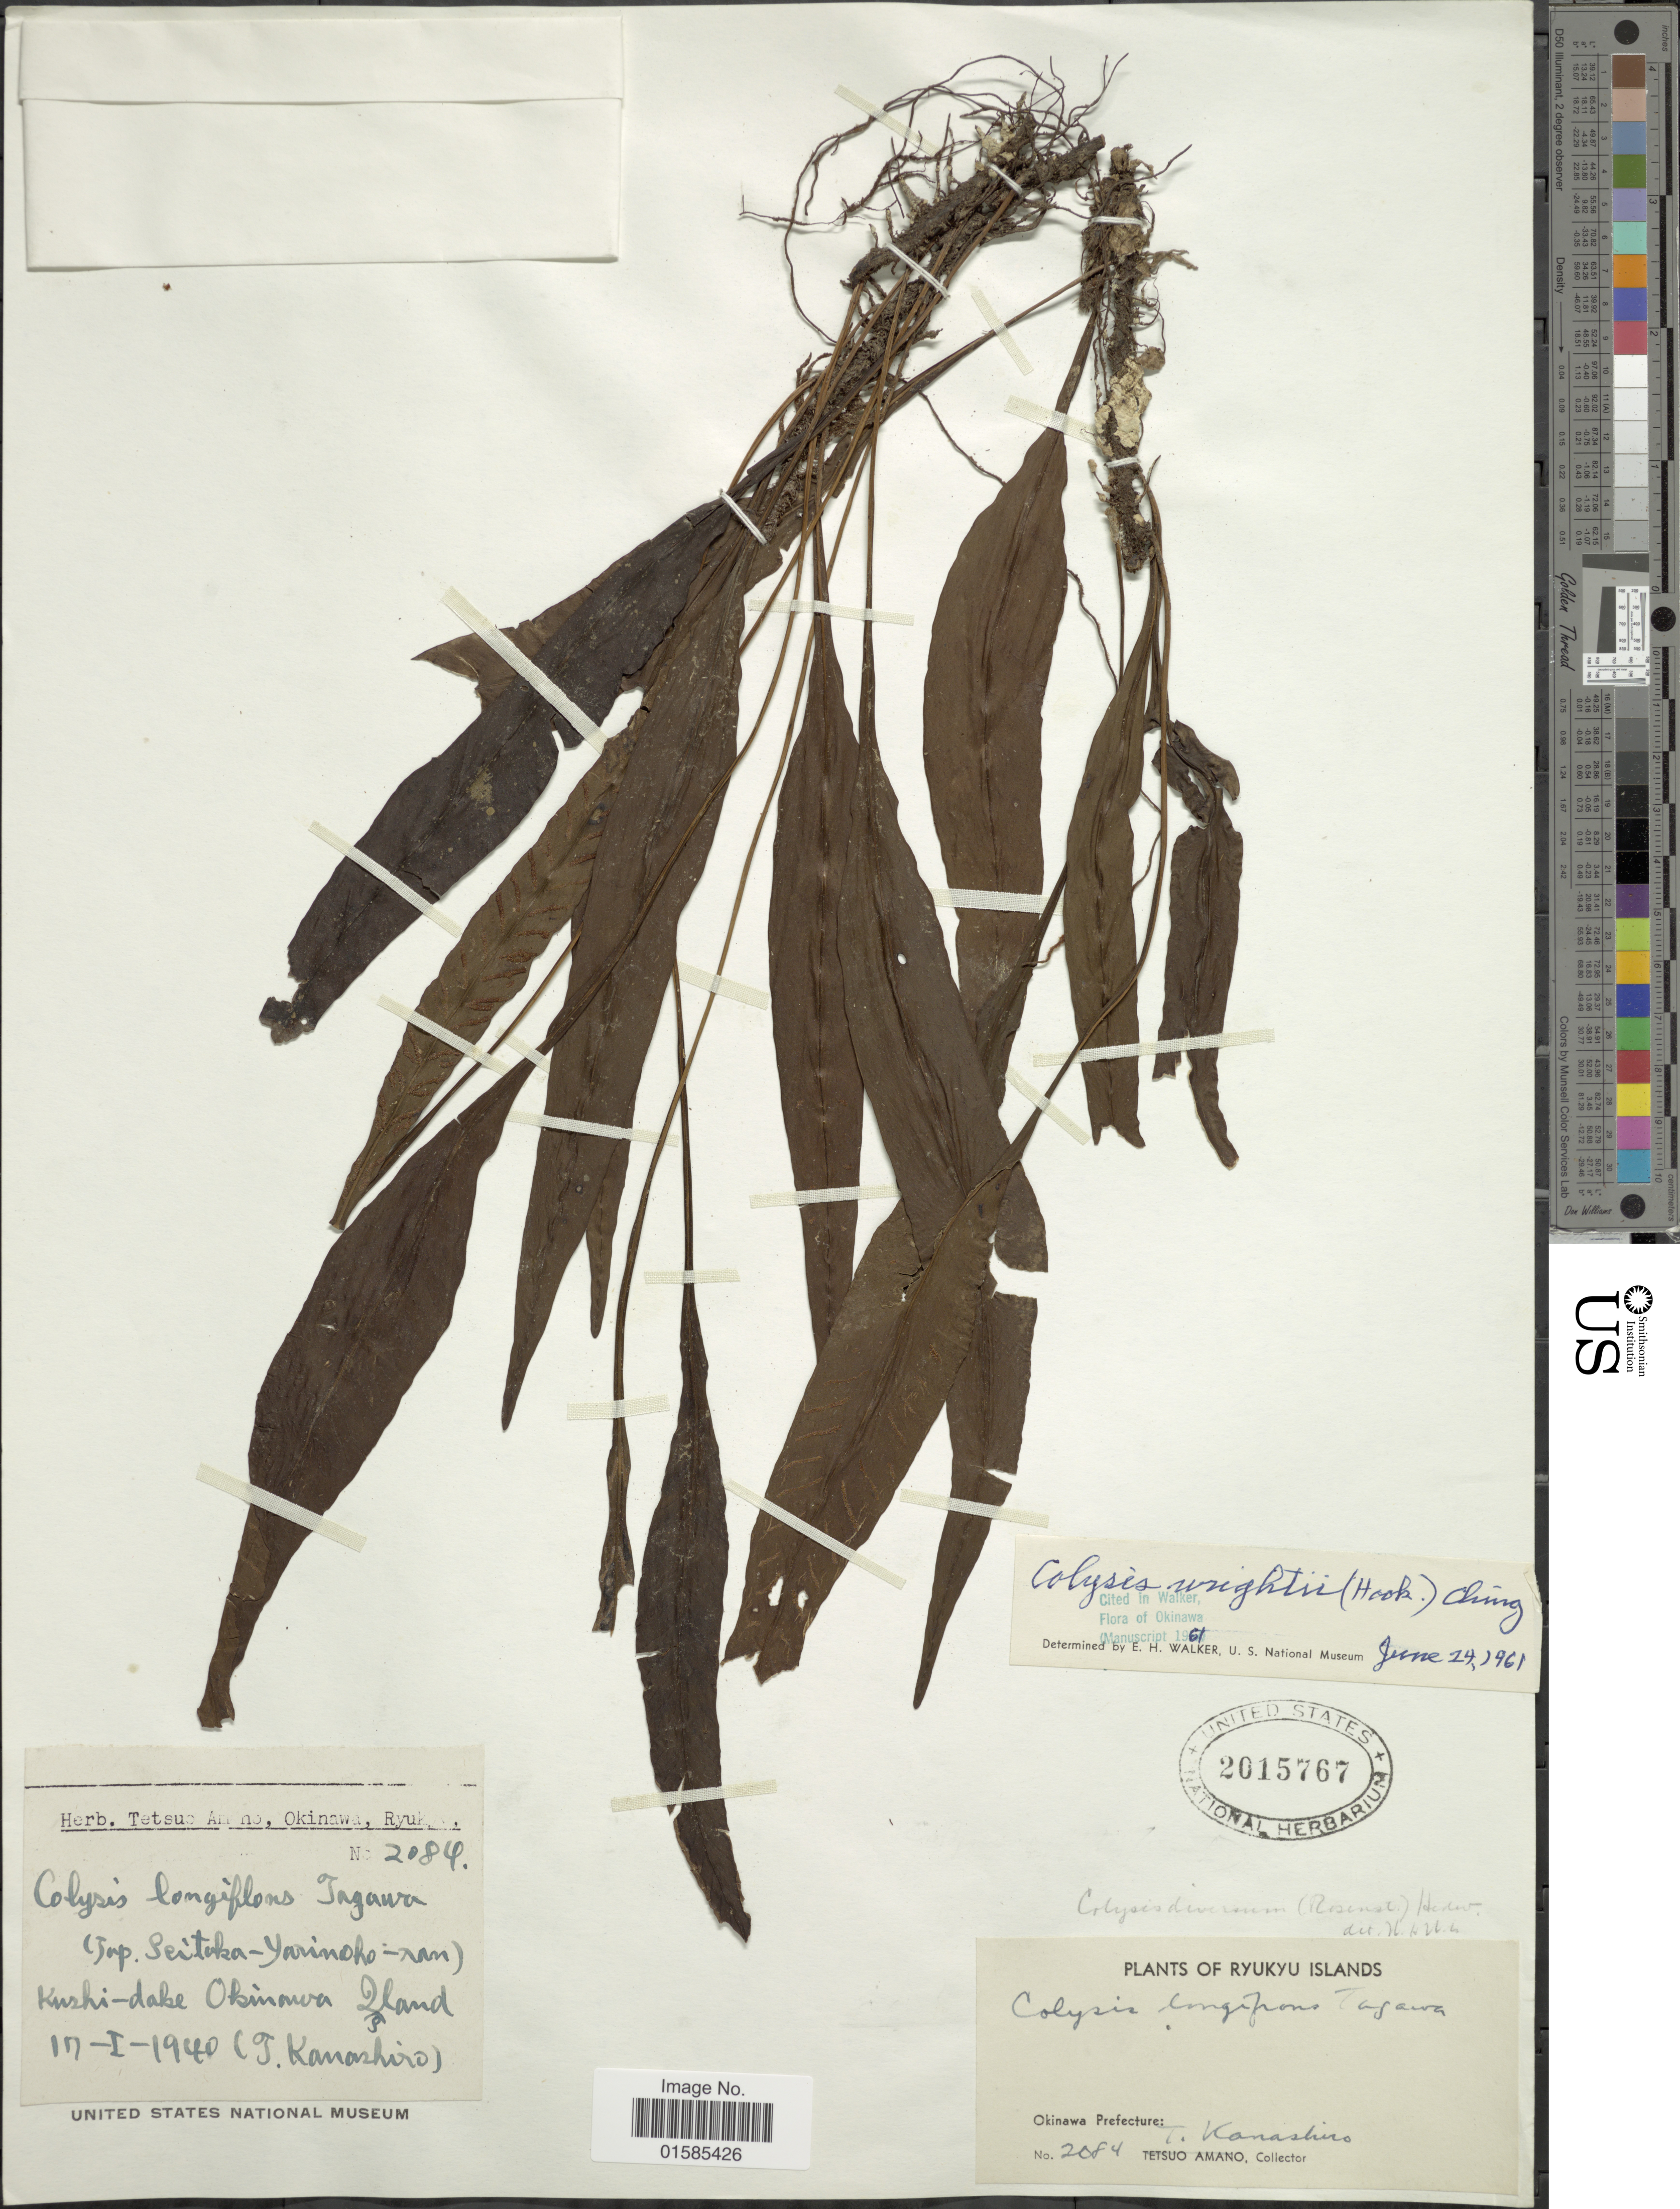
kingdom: Plantae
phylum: Tracheophyta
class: Polypodiopsida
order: Polypodiales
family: Polypodiaceae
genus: Leptochilus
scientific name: Leptochilus wrightii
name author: (Hook.) X.C. Zhang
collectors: T. Kanashiro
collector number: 2084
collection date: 1940-01-17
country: Japan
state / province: Okinawa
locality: Ryukyu Islands, Kushi-dake Okinawa Island.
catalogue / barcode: US 2015767